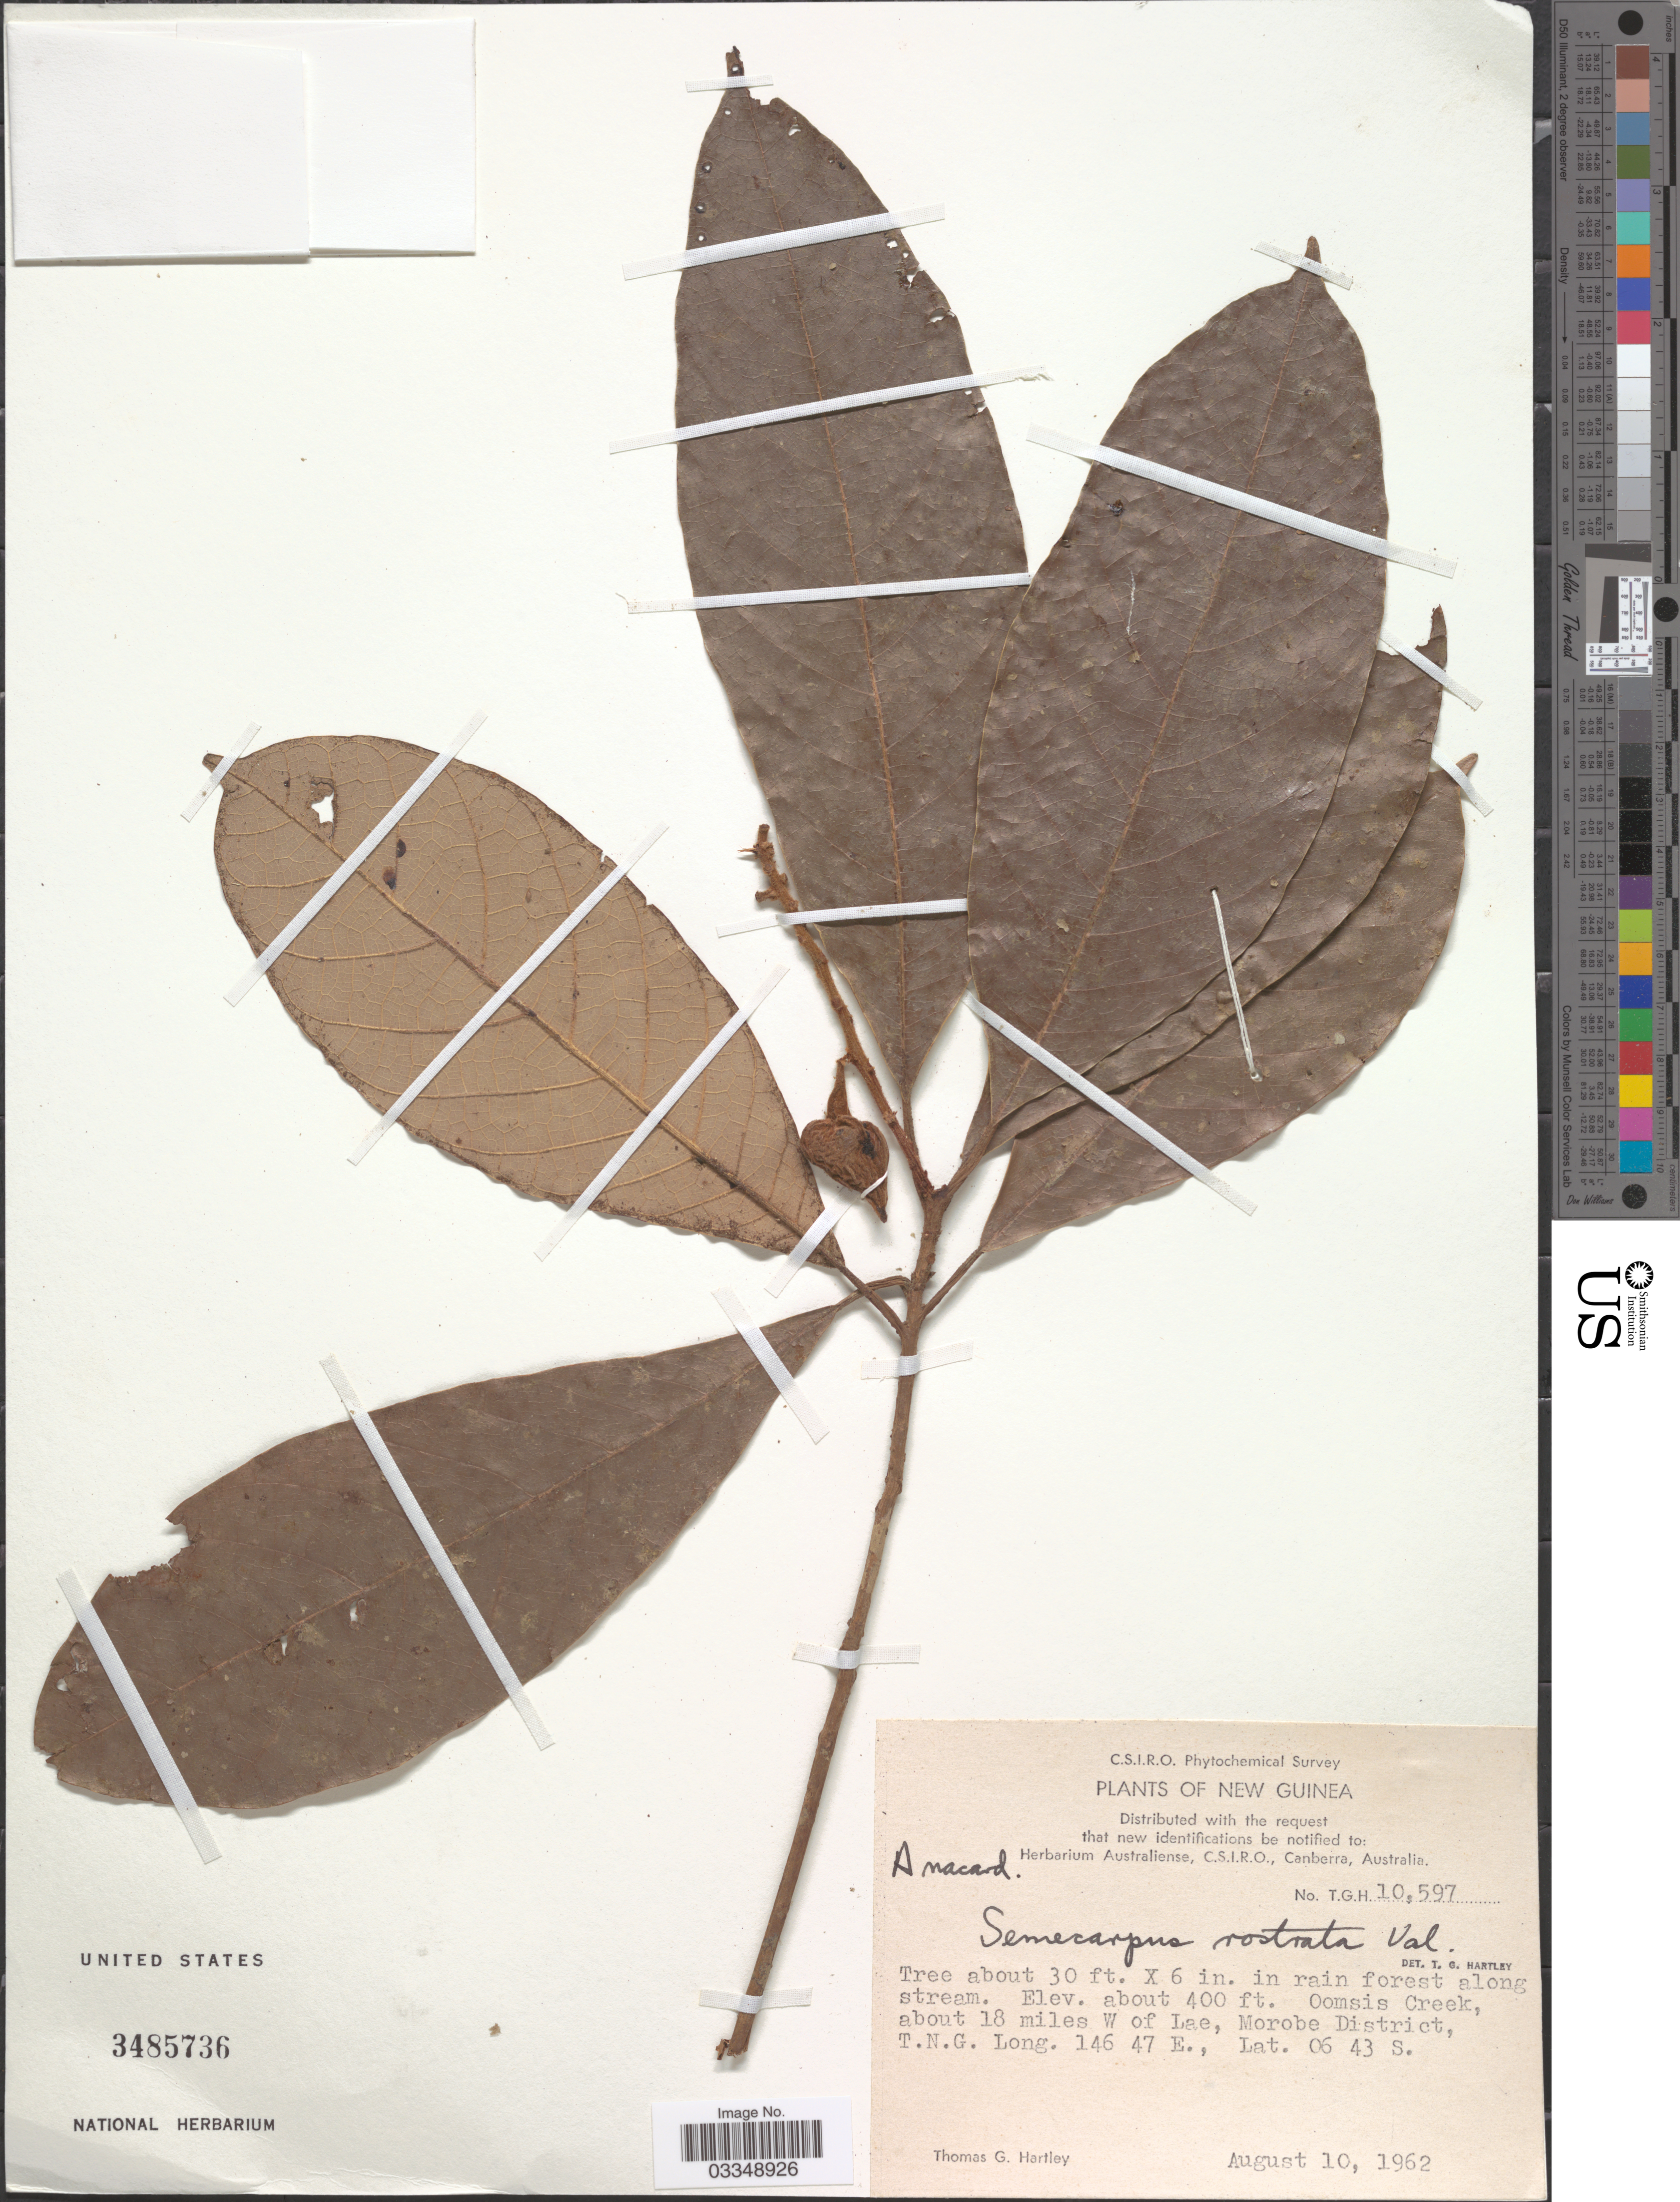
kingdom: Plantae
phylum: Tracheophyta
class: Magnoliopsida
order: Sapindales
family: Anacardiaceae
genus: Semecarpus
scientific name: Semecarpus rostratus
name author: Valeton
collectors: T. G. Hartley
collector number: T.G.H.10597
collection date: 1962-08-10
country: Papua New Guinea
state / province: Morobe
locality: New Guinea. Oomsis Creek, about 18 miles W of Lae, Morobe District, T.N.G.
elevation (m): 122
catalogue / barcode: US 3485736